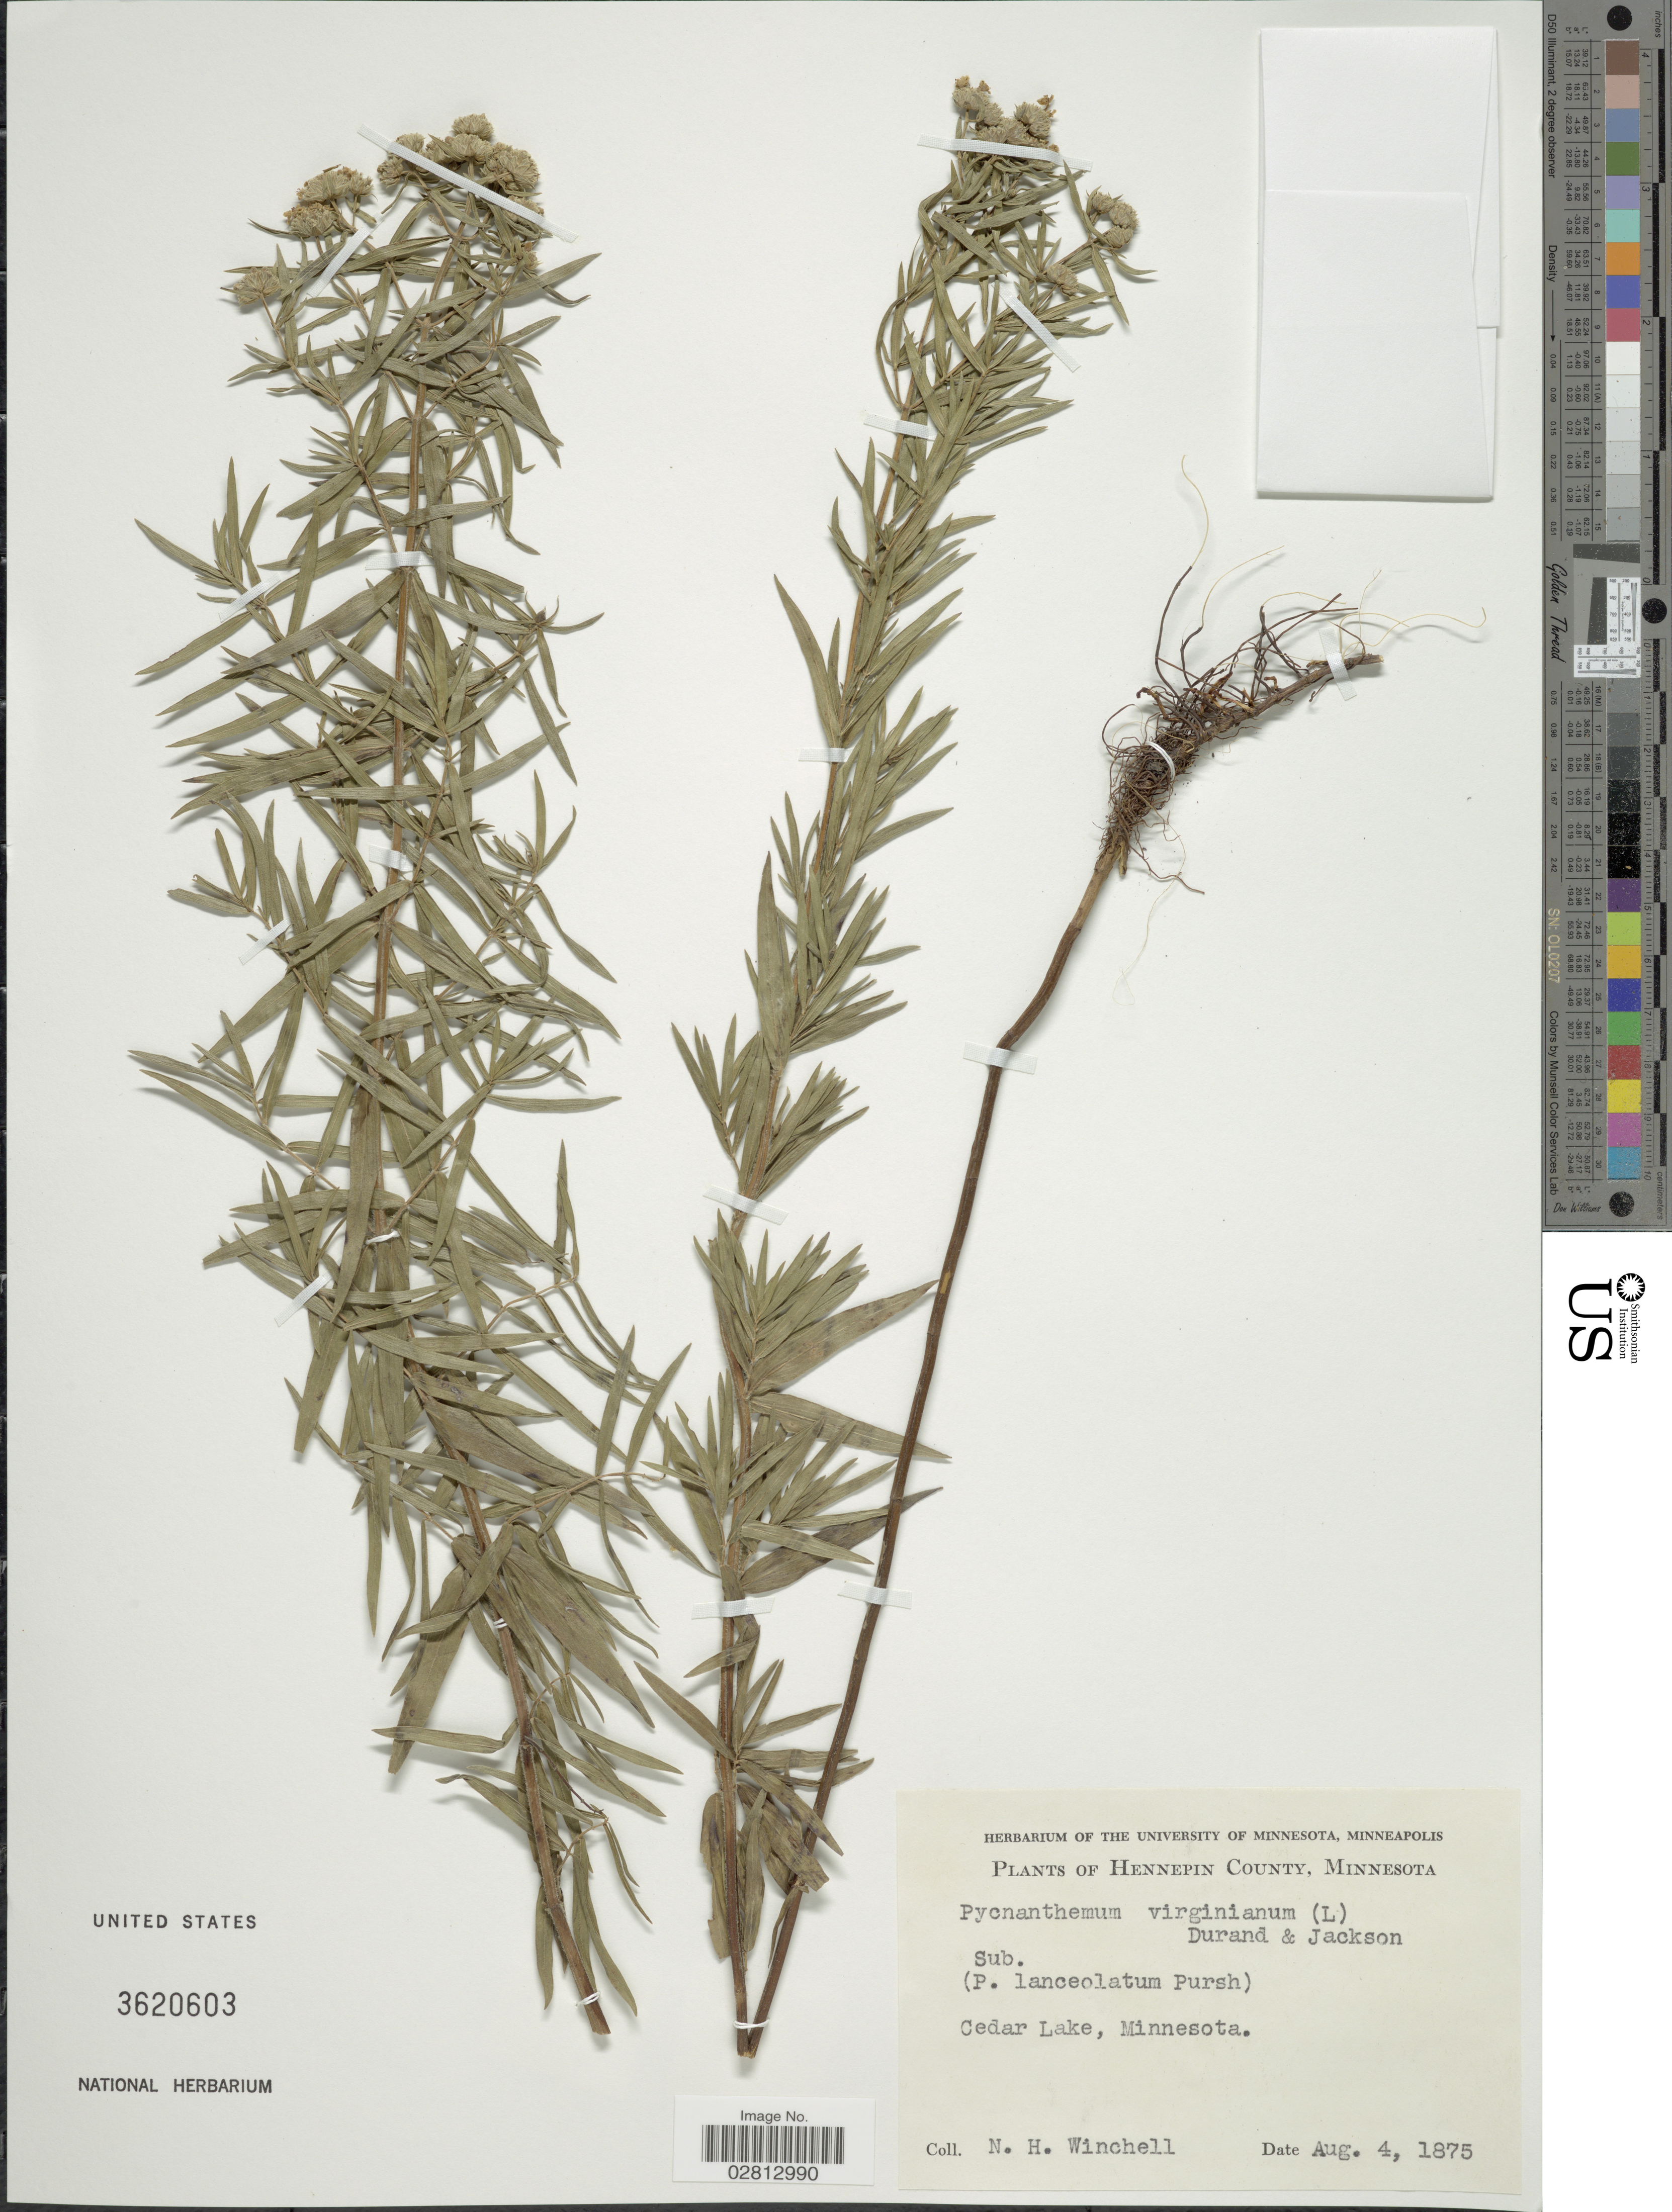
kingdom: Plantae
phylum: Tracheophyta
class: Magnoliopsida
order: Lamiales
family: Lamiaceae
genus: Pycnanthemum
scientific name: Pycnanthemum virginianum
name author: (L.) Durand & B.D. Jacks. ex B.L. Rob. & Fernald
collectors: N. Winchell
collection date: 1875-08-04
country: United States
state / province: Minnesota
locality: Hennepin County. Cedar Lake.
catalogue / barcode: US 3620603